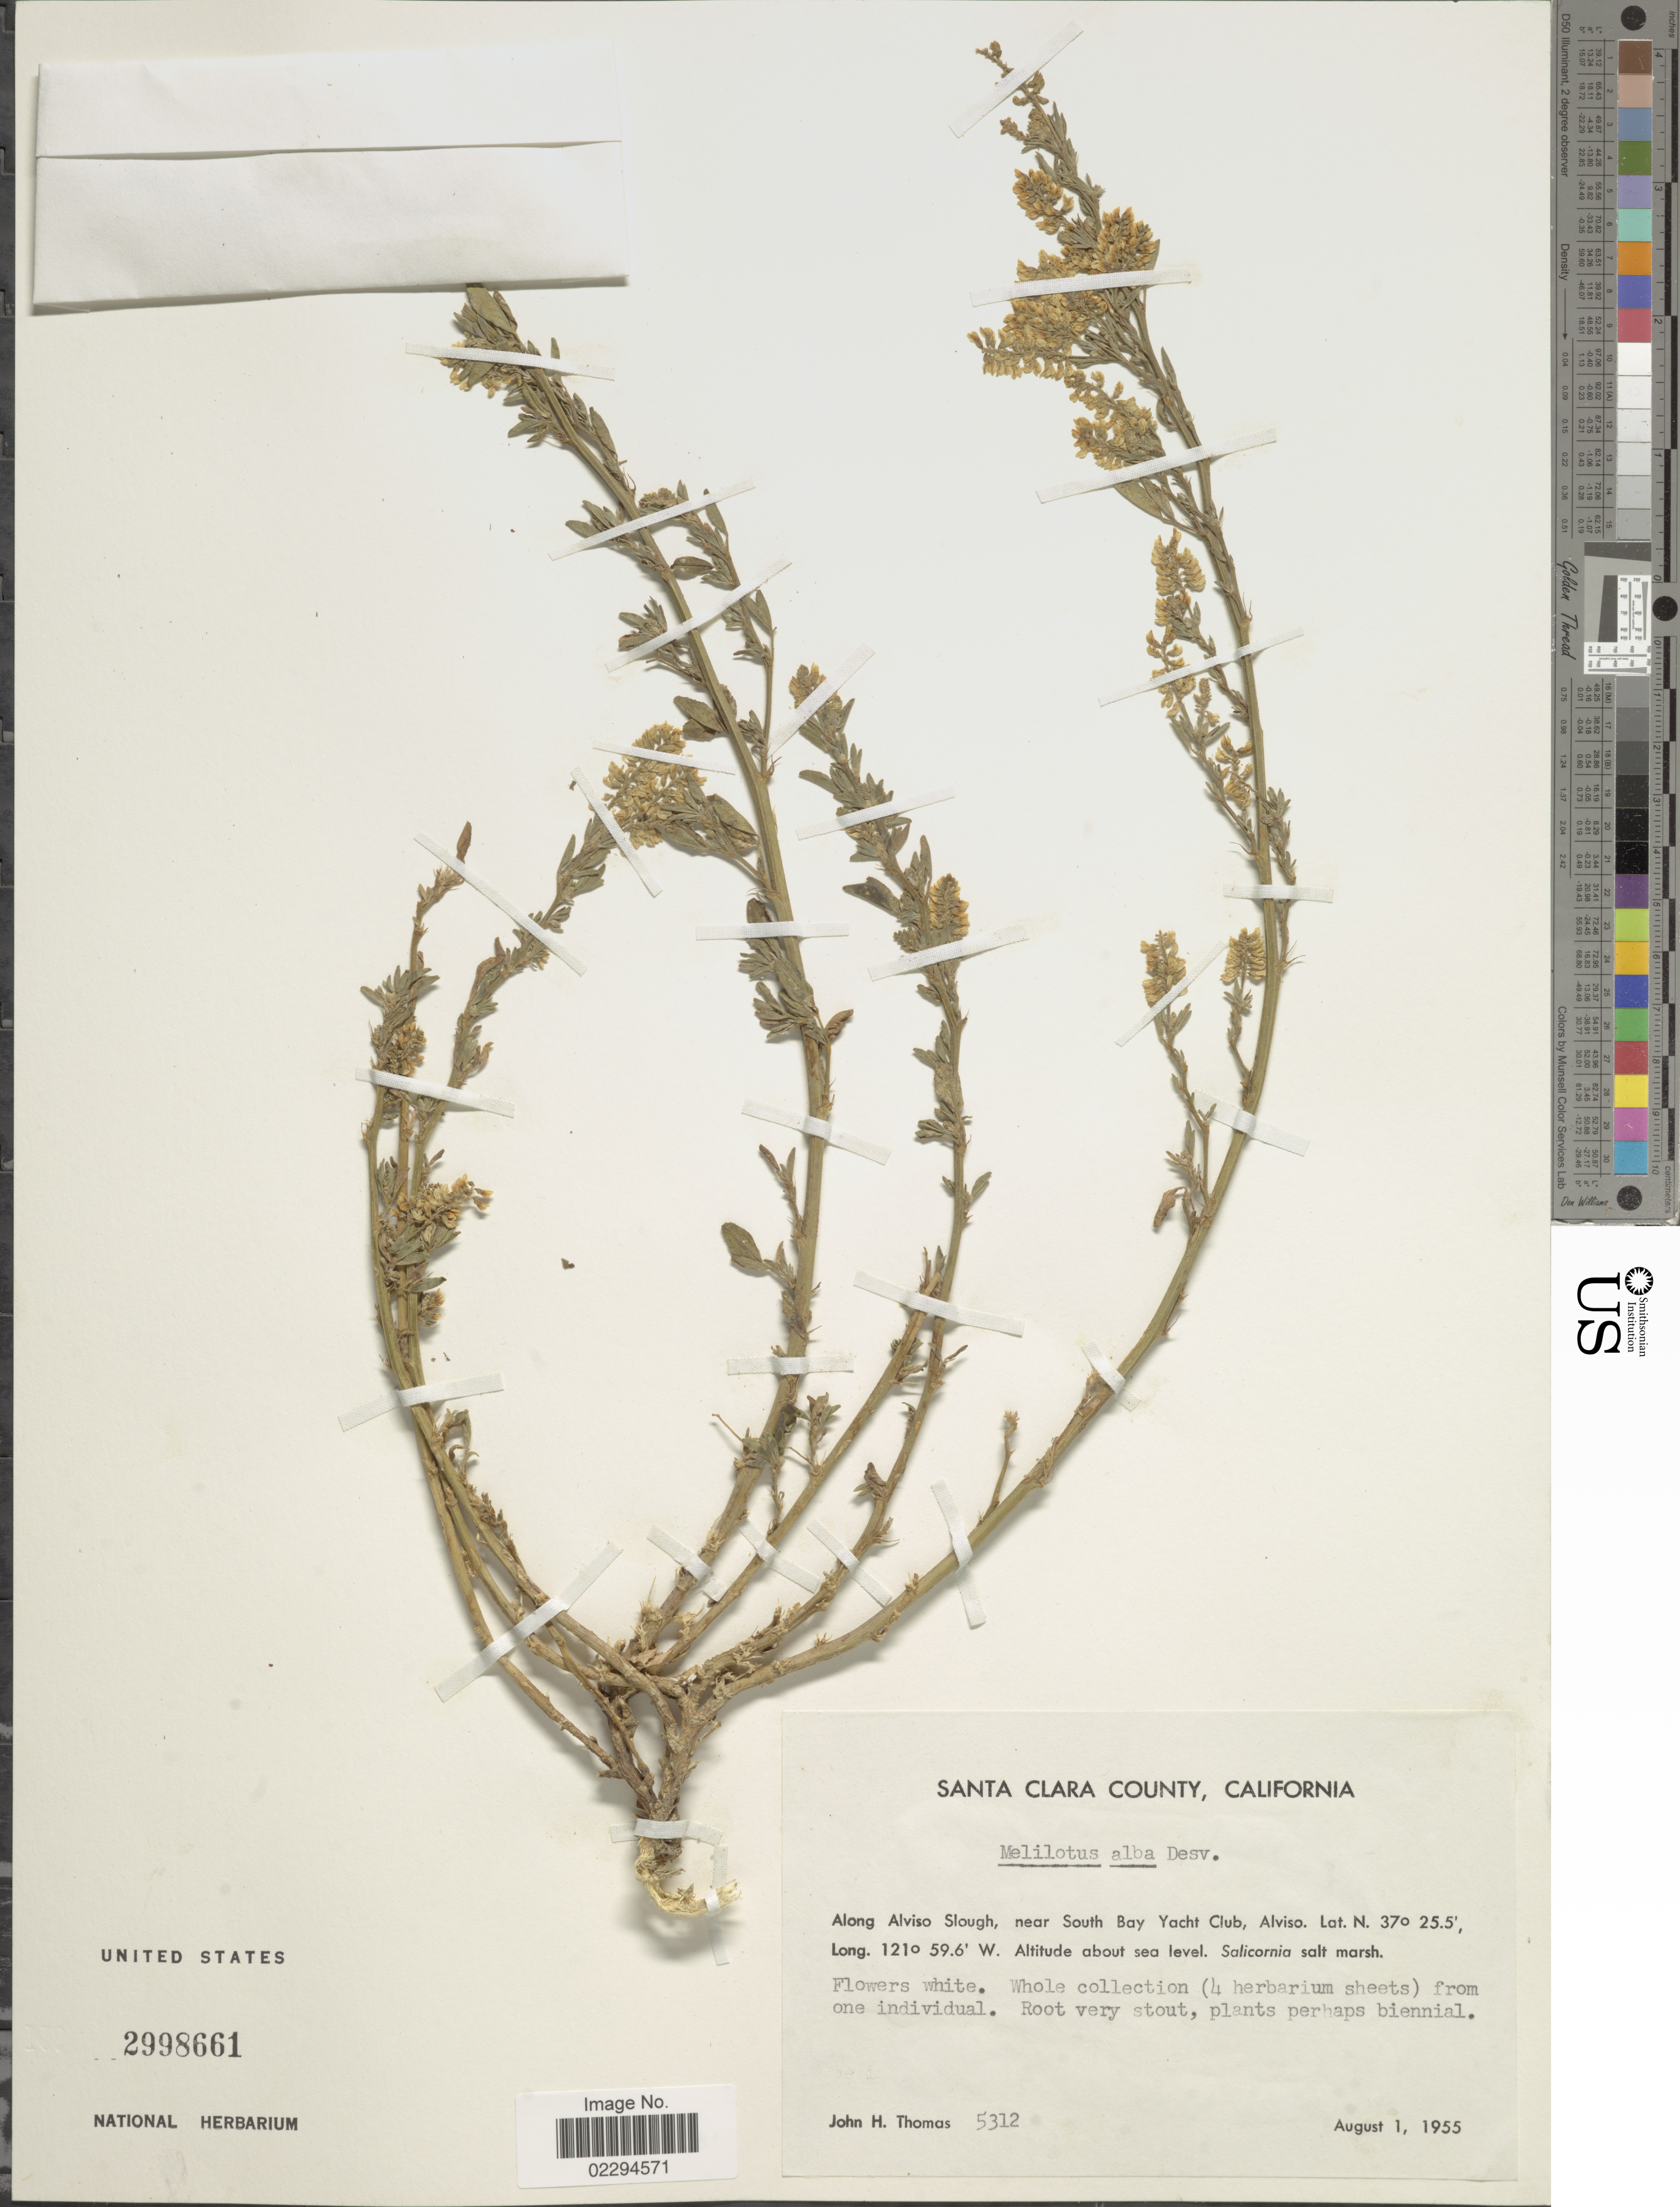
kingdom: Plantae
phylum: Tracheophyta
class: Magnoliopsida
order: Fabales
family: Fabaceae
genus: Melilotus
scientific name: Melilotus albus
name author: Medik.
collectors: J. H. Thomas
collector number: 5312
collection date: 1955-08-01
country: United States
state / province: California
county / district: Santa Clara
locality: Santa Clara County. Along Alvisio Slough, near South Bay Yacht Club, Alviso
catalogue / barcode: US 2998661